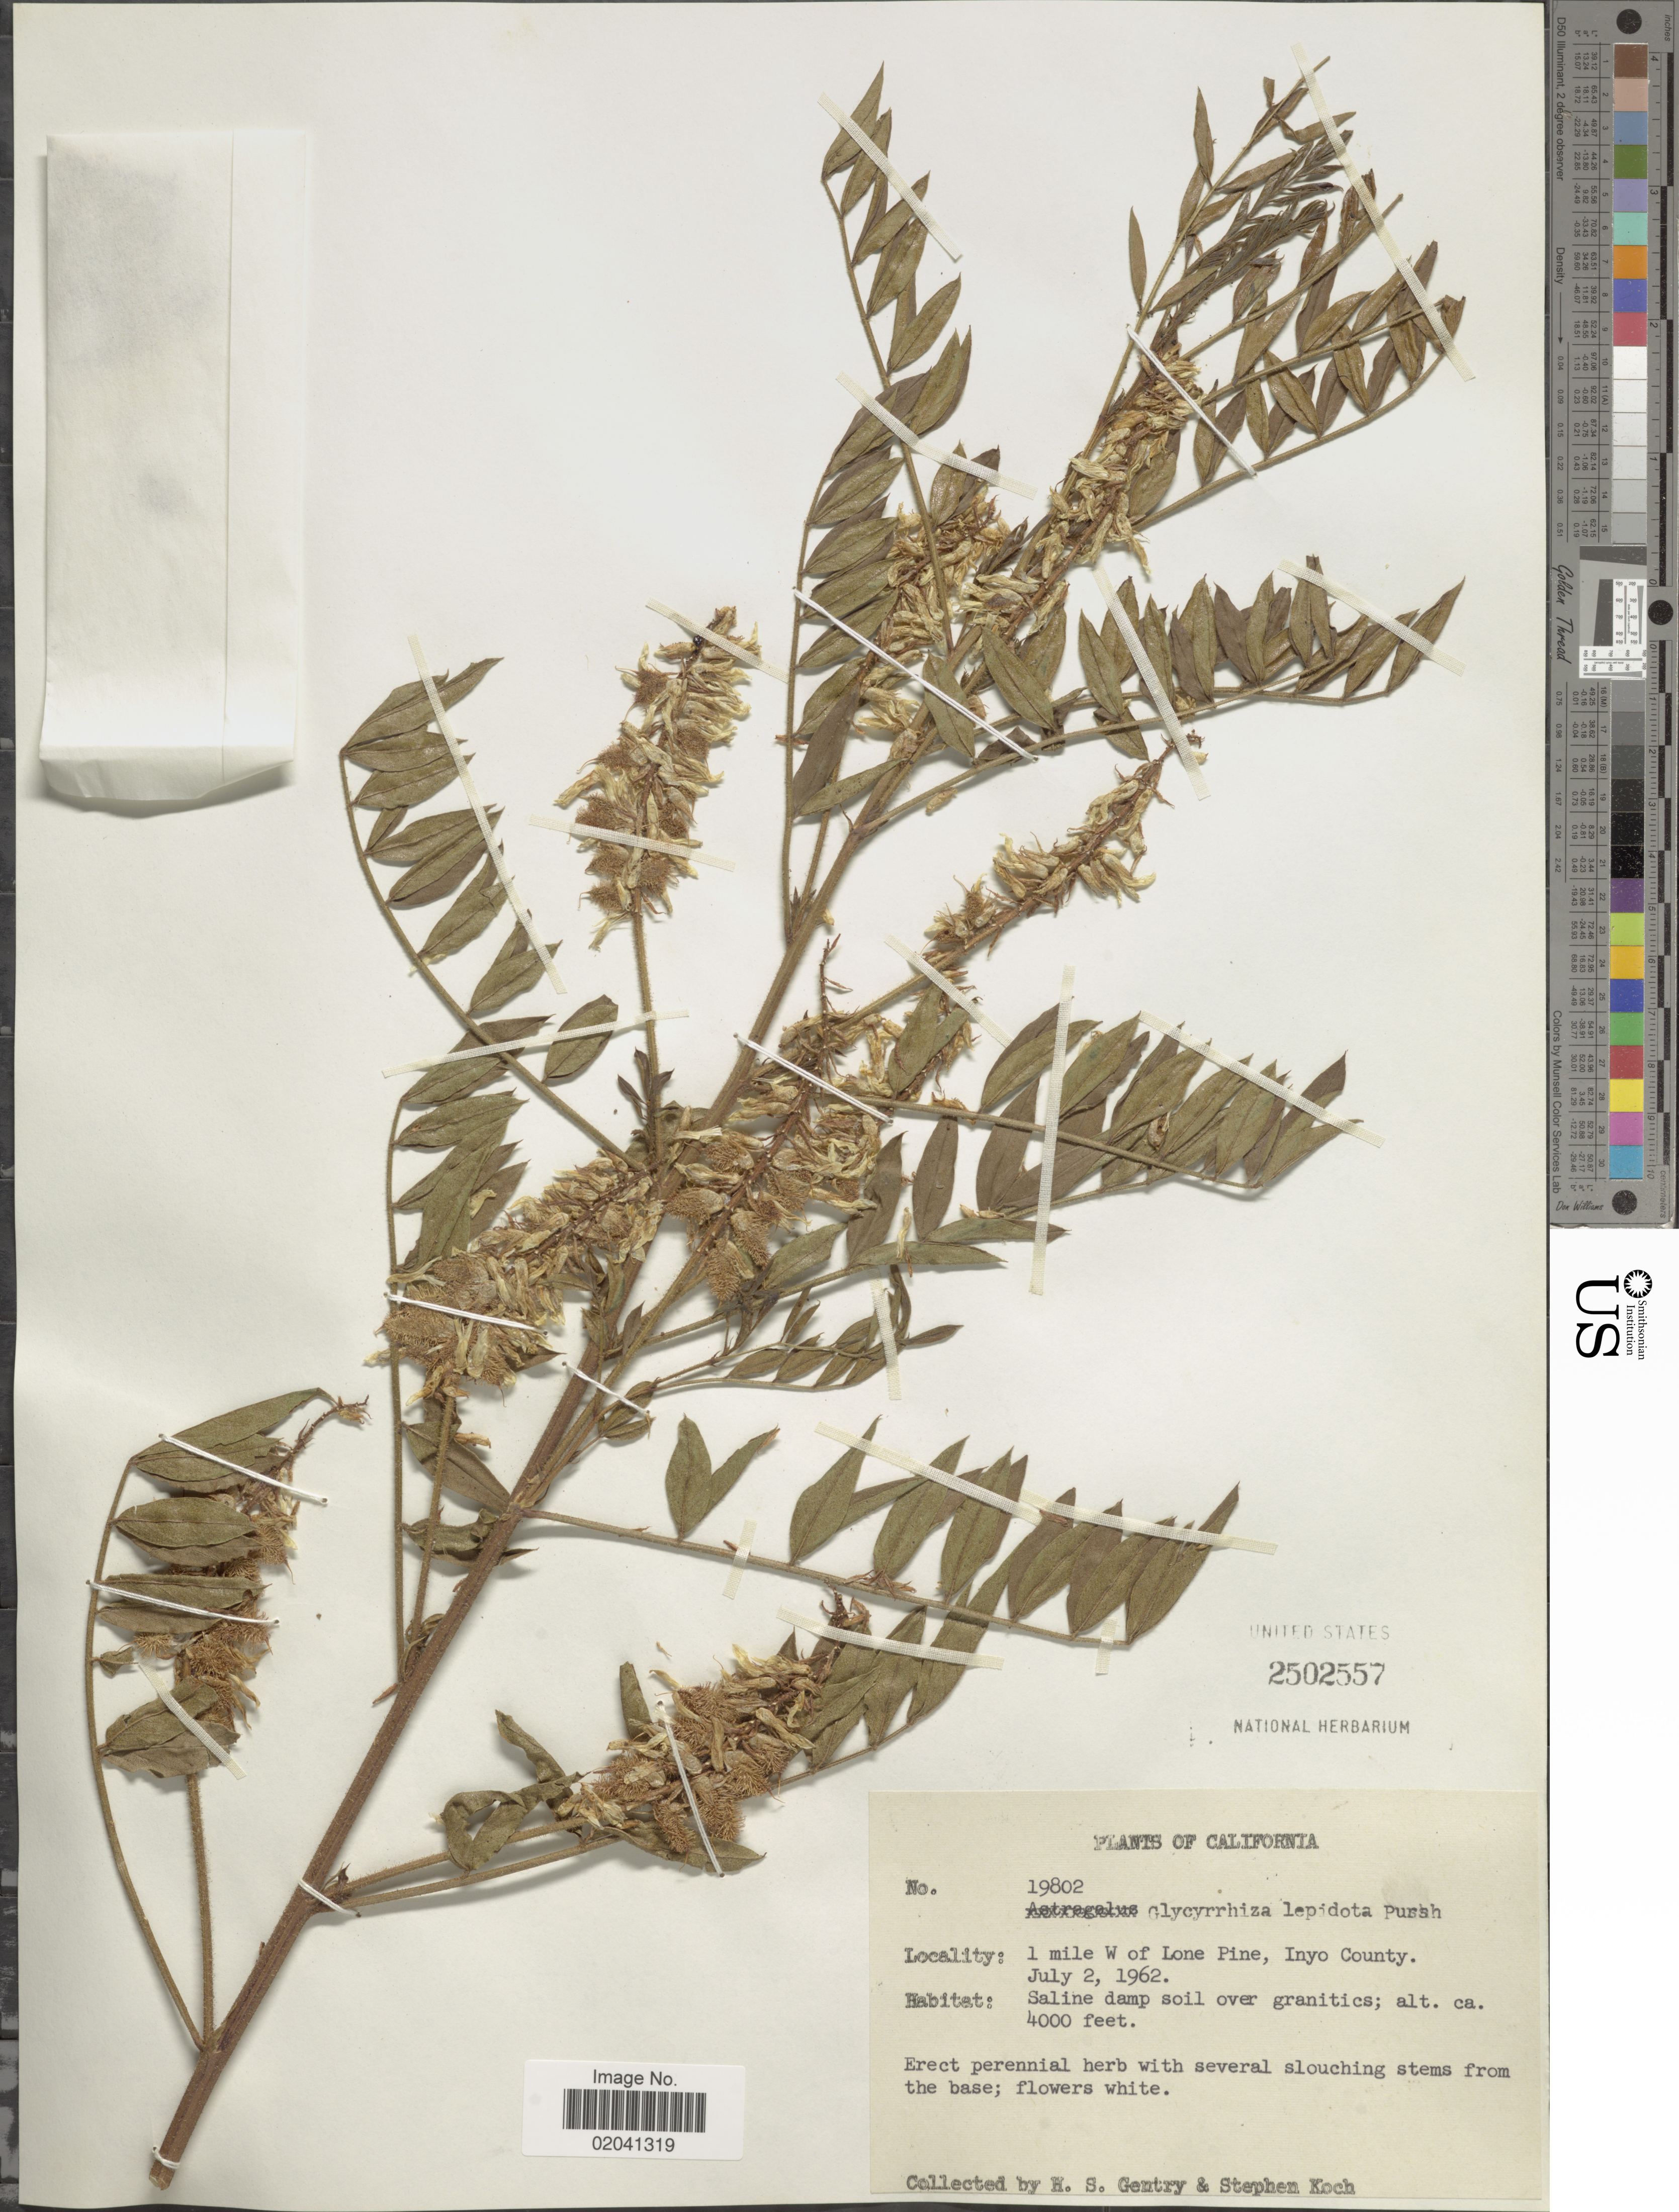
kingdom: Plantae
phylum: Tracheophyta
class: Magnoliopsida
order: Fabales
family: Fabaceae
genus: Glycyrrhiza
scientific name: Glycyrrhiza lepidota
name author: Pursh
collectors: H. S. Gentry & S. D. Koch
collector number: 19802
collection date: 1962-07-02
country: United States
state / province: California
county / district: Inyo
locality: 1 mile W of Lone Pine, Inyo County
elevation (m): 1219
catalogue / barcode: US 2502557